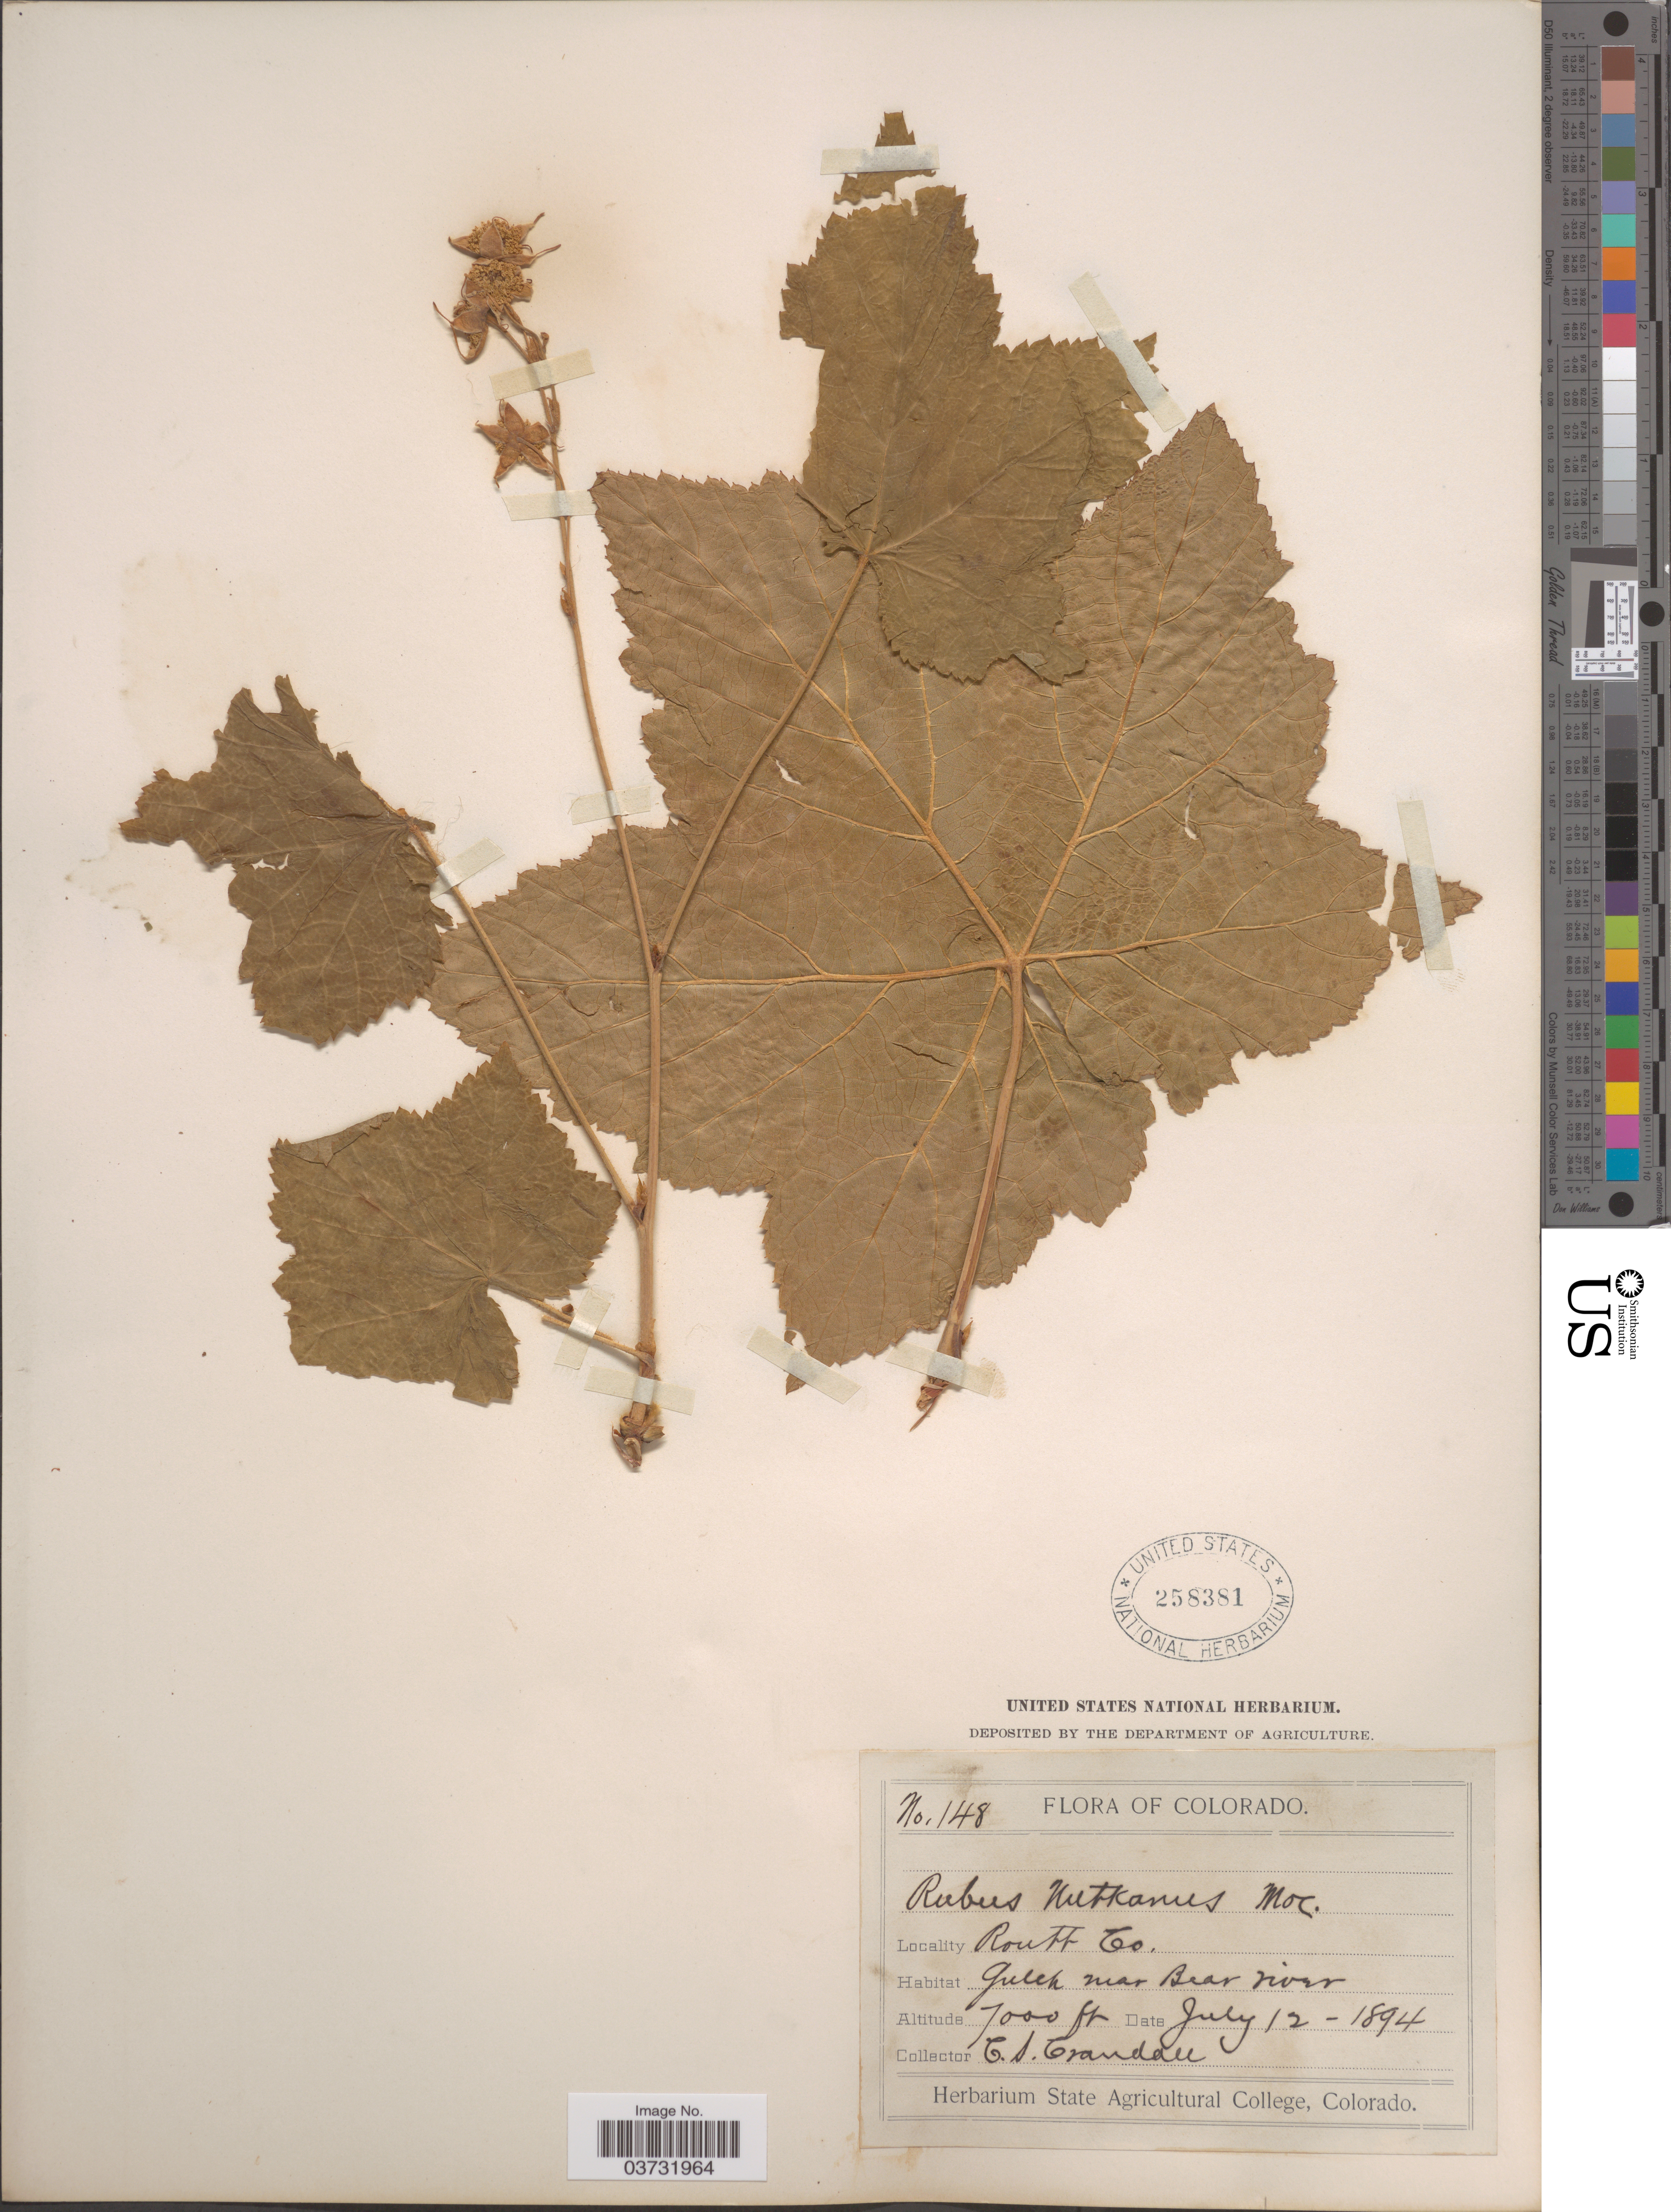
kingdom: Plantae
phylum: Tracheophyta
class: Magnoliopsida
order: Rosales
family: Rosaceae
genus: Rubus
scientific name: Rubus parviflorus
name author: Nutt.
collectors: C. Crandall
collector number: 148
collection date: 1894-07-12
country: United States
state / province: Colorado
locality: Routt Co. Gulch near Bear River.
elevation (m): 2134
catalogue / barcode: US 258381